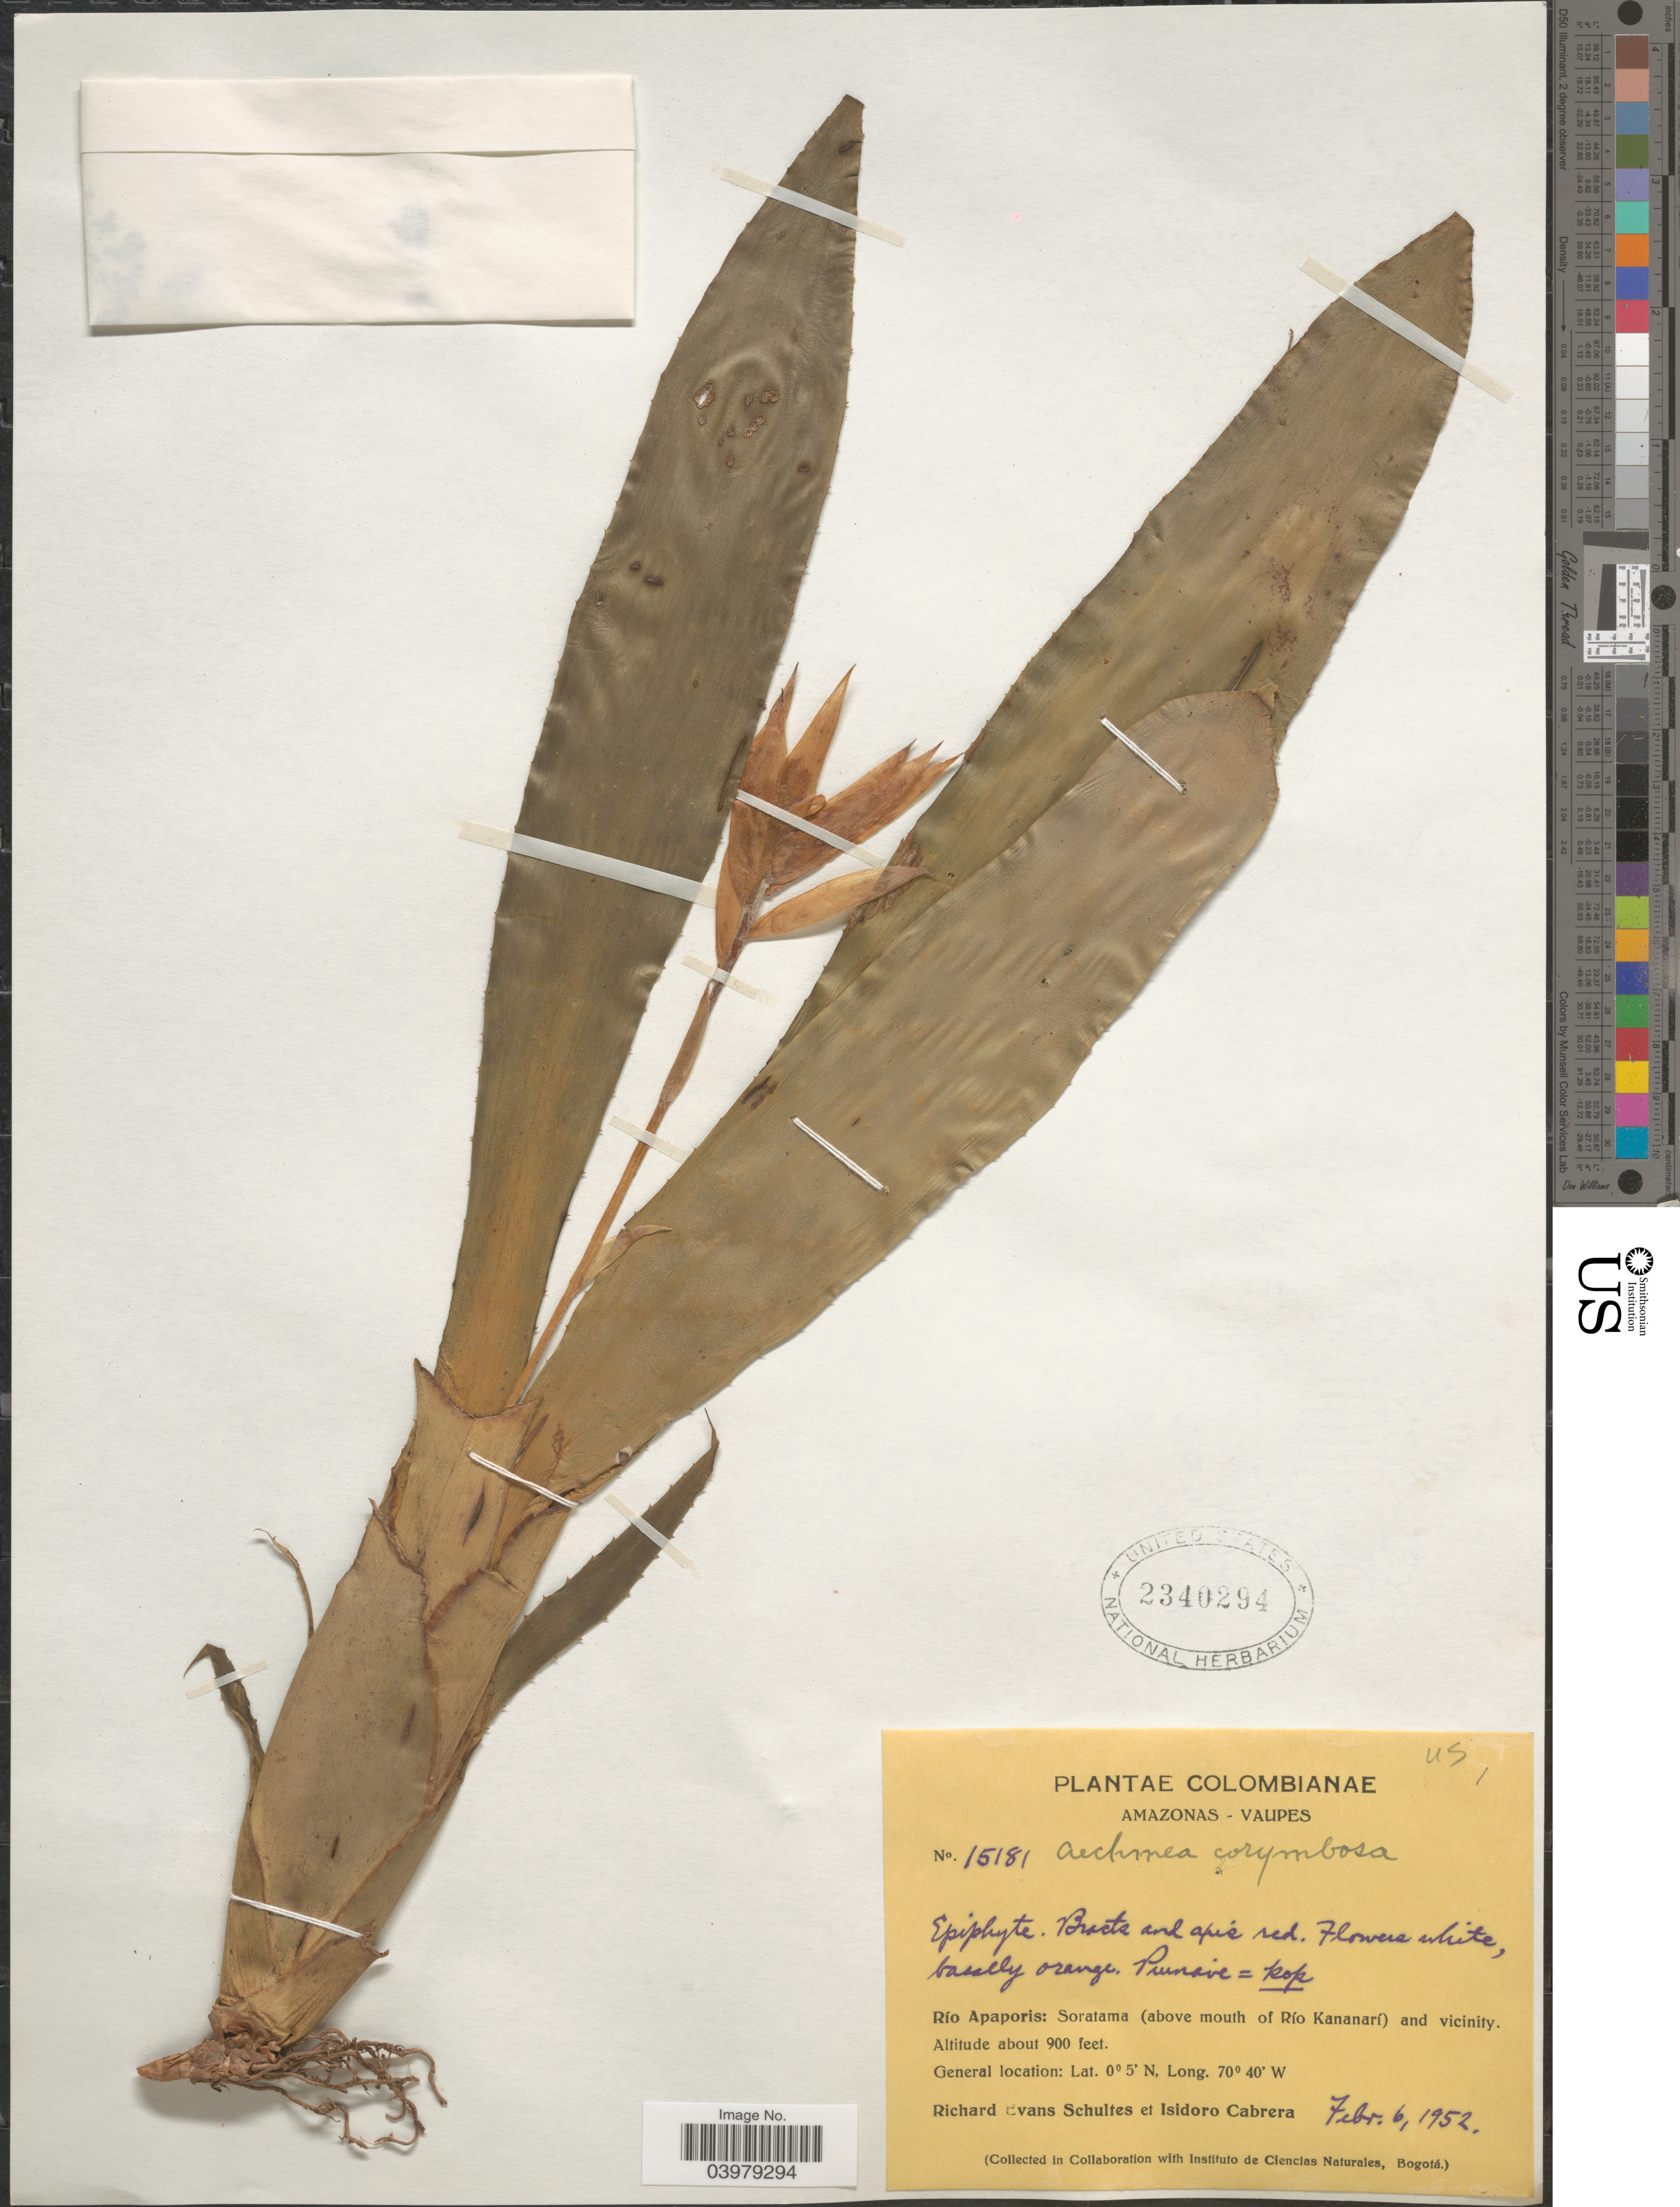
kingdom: Plantae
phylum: Tracheophyta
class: Liliopsida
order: Poales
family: Bromeliaceae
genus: Aechmea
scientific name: Aechmea corymbosa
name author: (Mart. ex Schult. f.) Mez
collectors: R. E. Schultes & I. Cabrera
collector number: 15181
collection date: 1952-02-06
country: Colombia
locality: Amazonas-Vaupes. Río Apaporis: Soratama (above mouth of Río Kananarí) and vicinity.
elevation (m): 274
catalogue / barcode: US 2340294